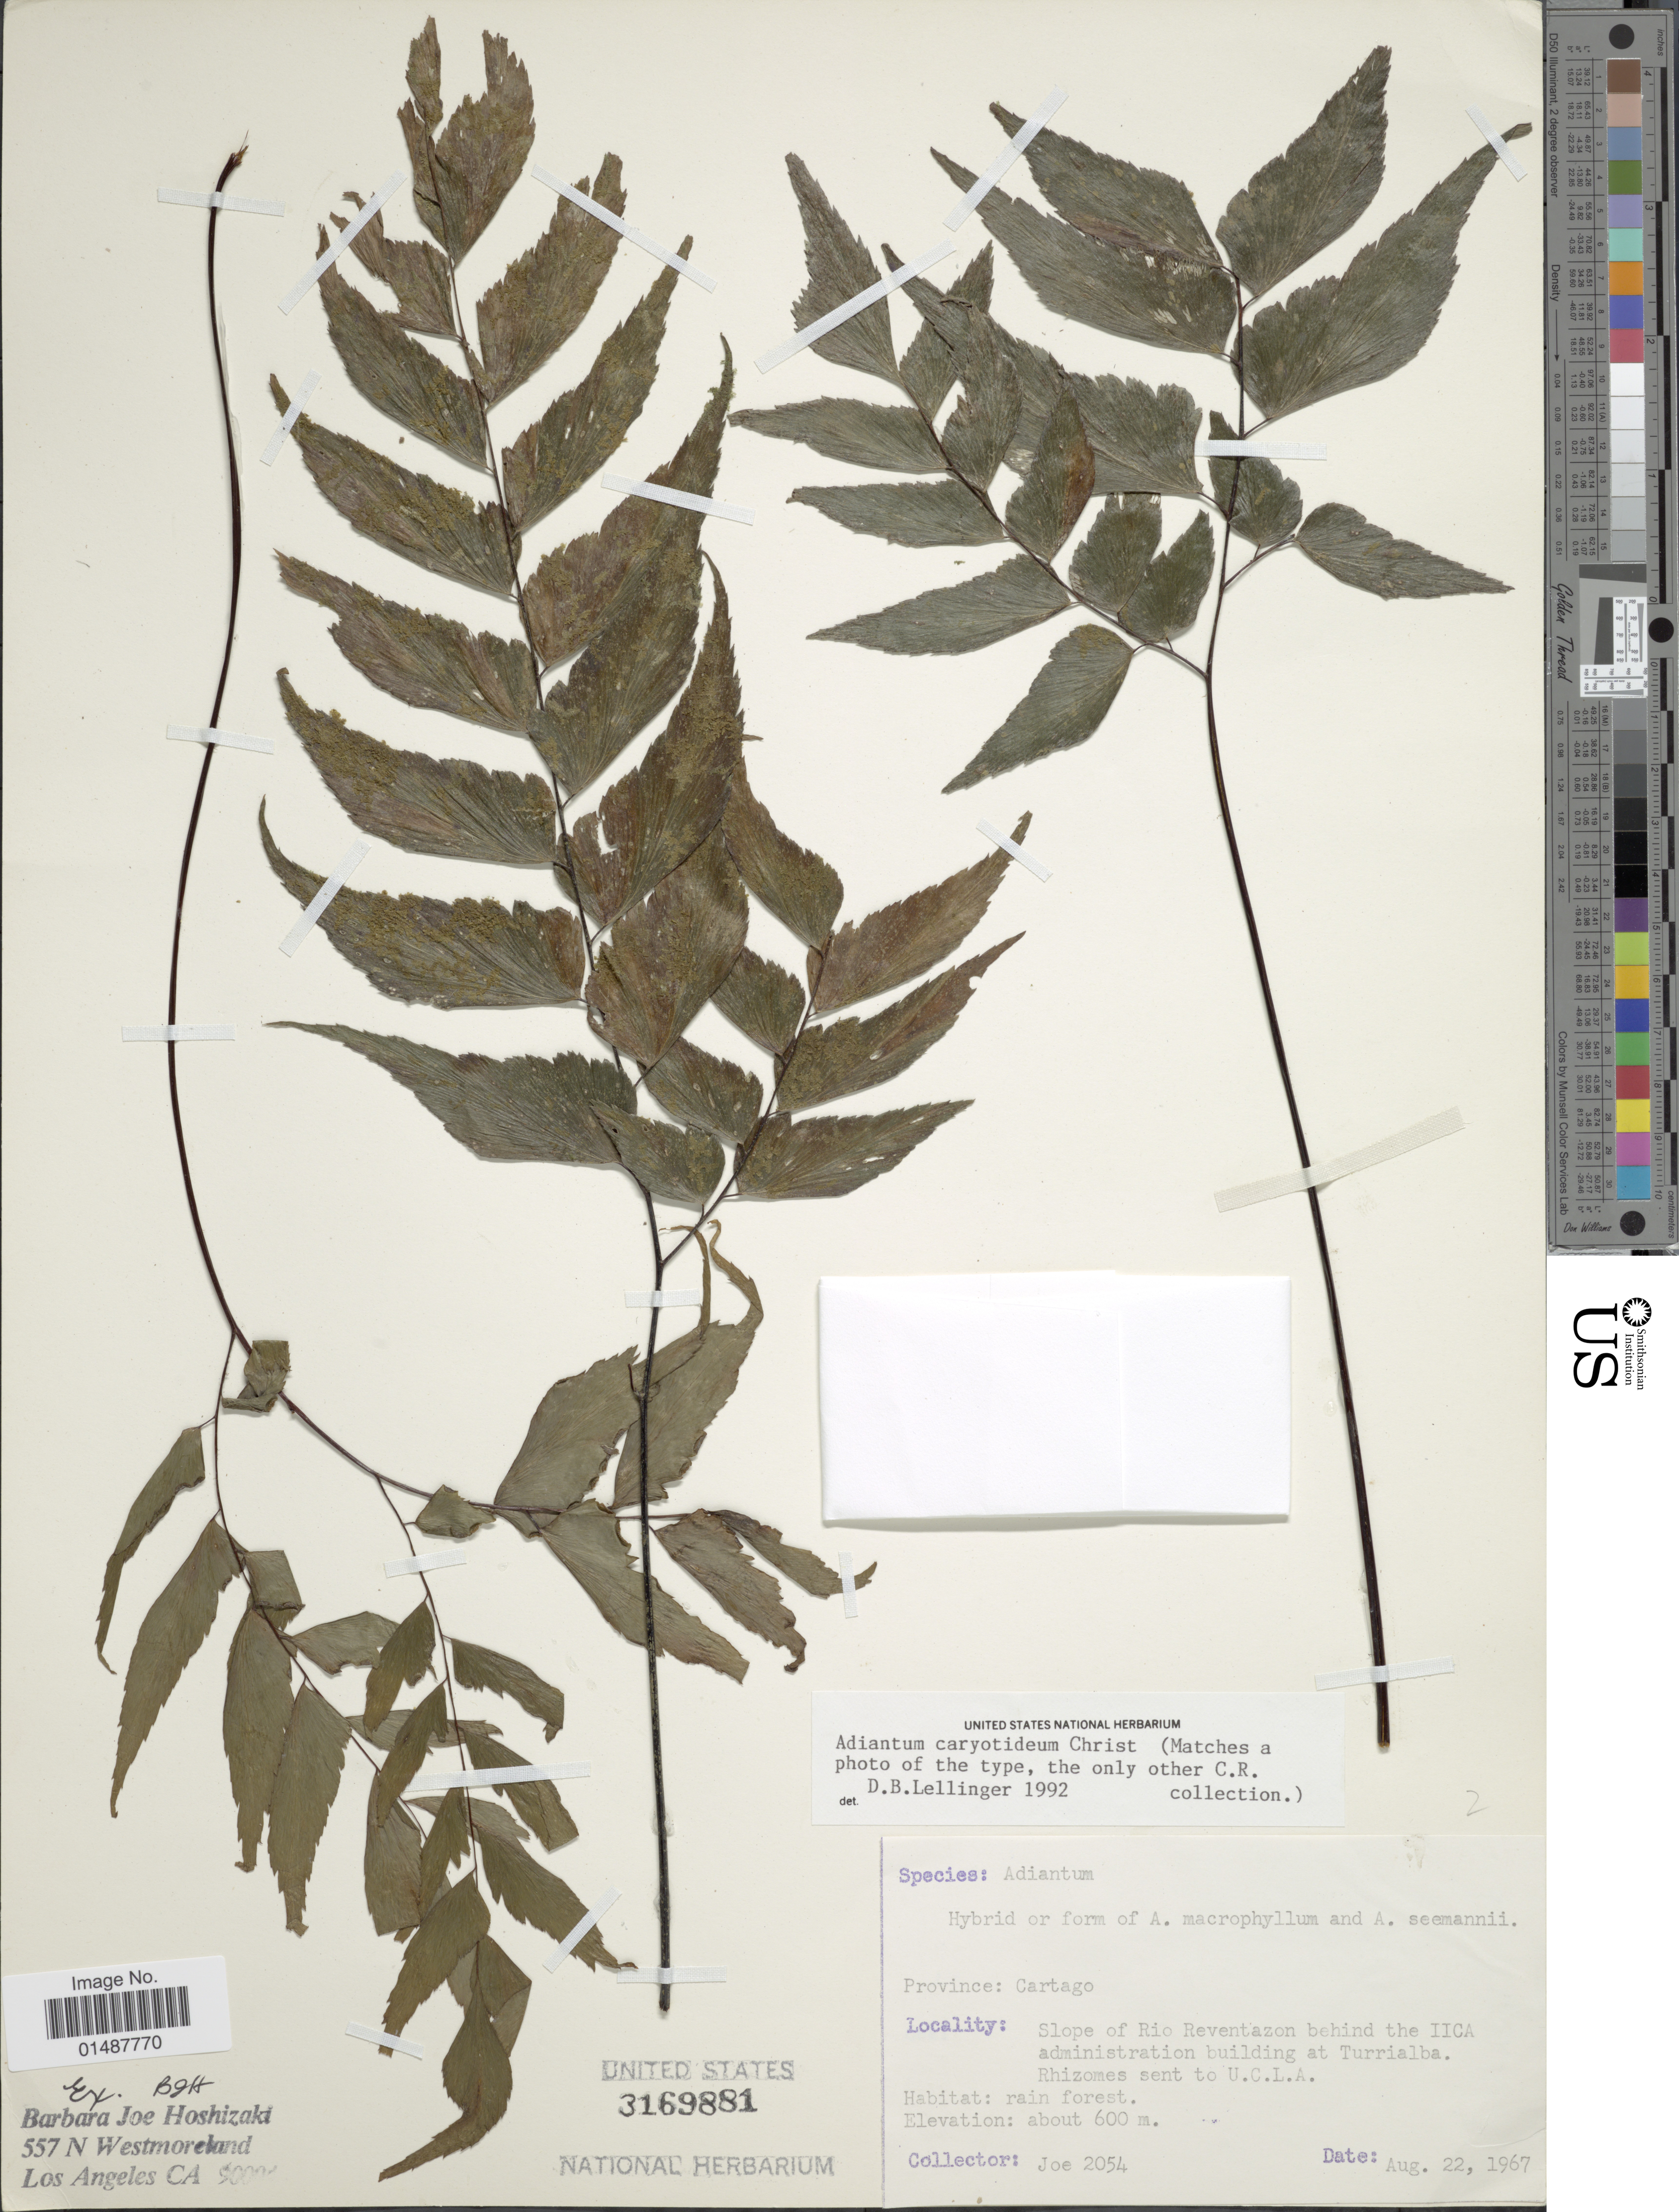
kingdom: Plantae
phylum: Tracheophyta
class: Polypodiopsida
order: Polypodiales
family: Pteridaceae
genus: Adiantum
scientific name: Adiantum caryotideum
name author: Christ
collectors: Joe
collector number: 2054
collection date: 1967-08-22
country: Costa Rica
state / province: Cartago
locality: Slope of Rio Reventazon behind the IICA administration building at Turrialba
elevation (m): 600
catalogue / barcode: US 3169881